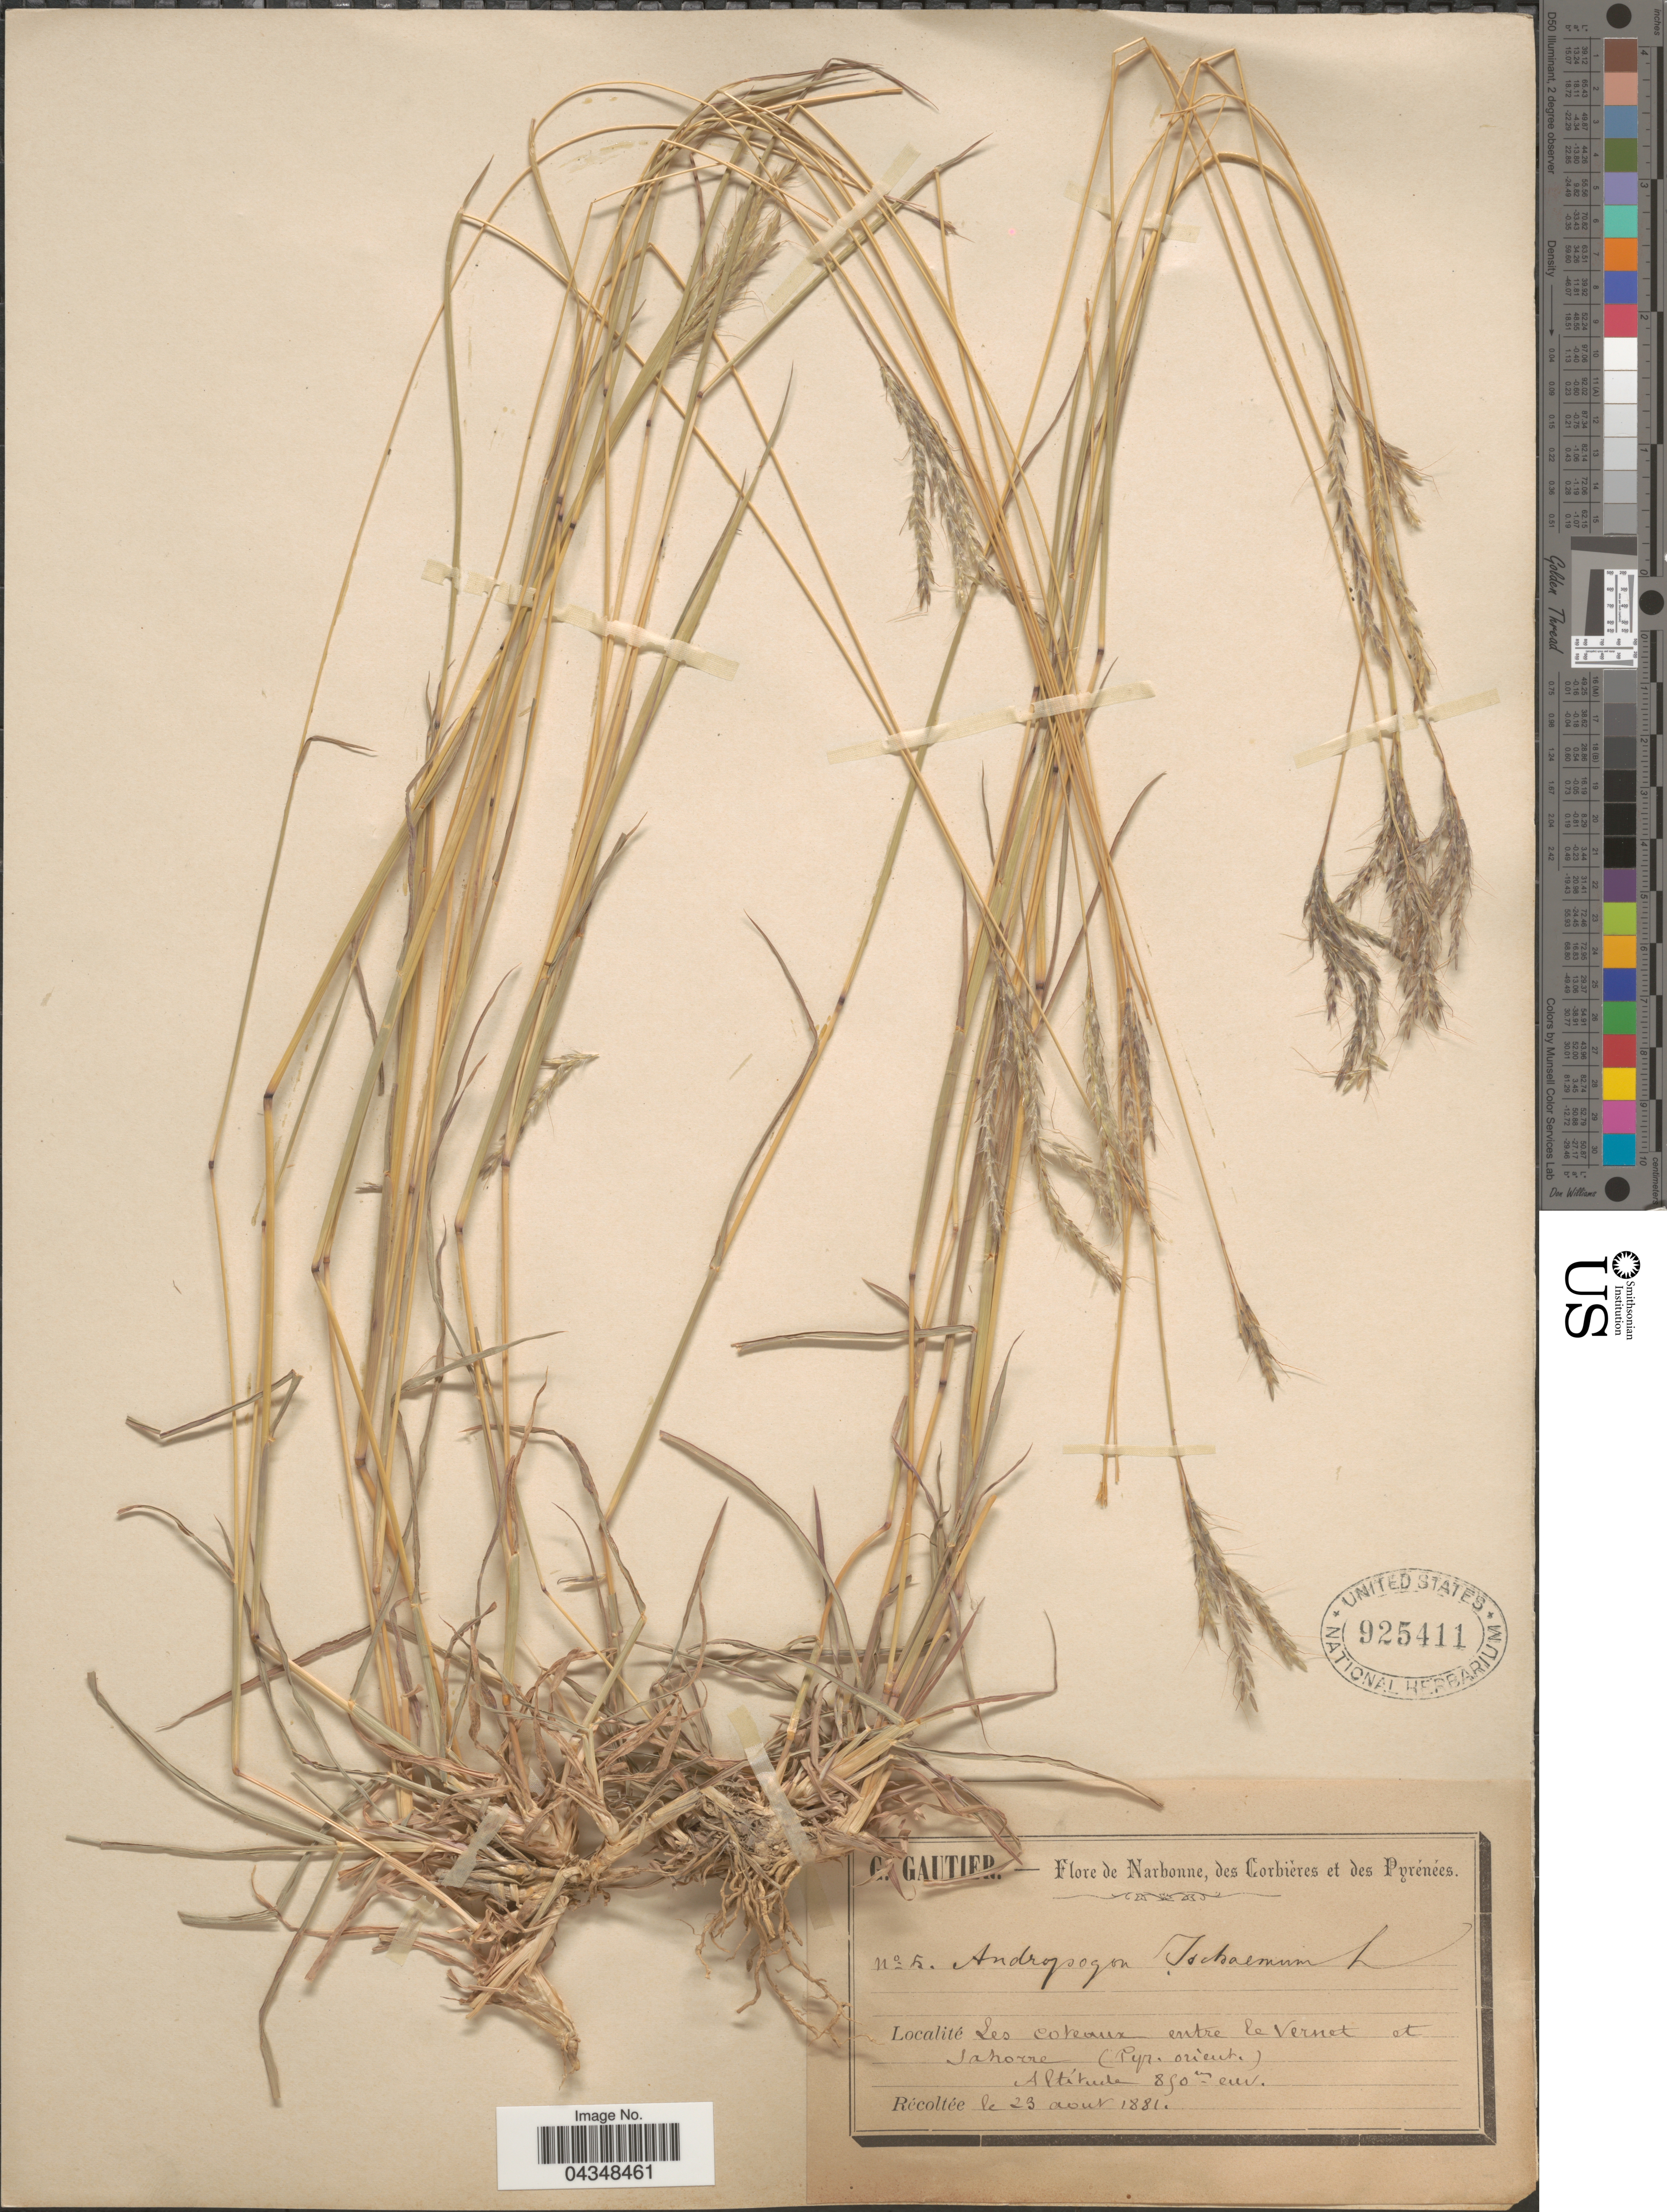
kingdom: Plantae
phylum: Tracheophyta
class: Liliopsida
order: Poales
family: Poaceae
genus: Bothriochloa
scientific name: Bothriochloa ischaemum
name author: (L.) Keng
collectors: G. Gautier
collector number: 5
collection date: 1881-08-23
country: France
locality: Narbonne, des Corbiéres et des Pyrénées. Les coteaux entre le Vernet et Sahorre (Pyr. orient.).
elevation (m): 850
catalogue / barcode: US 925411